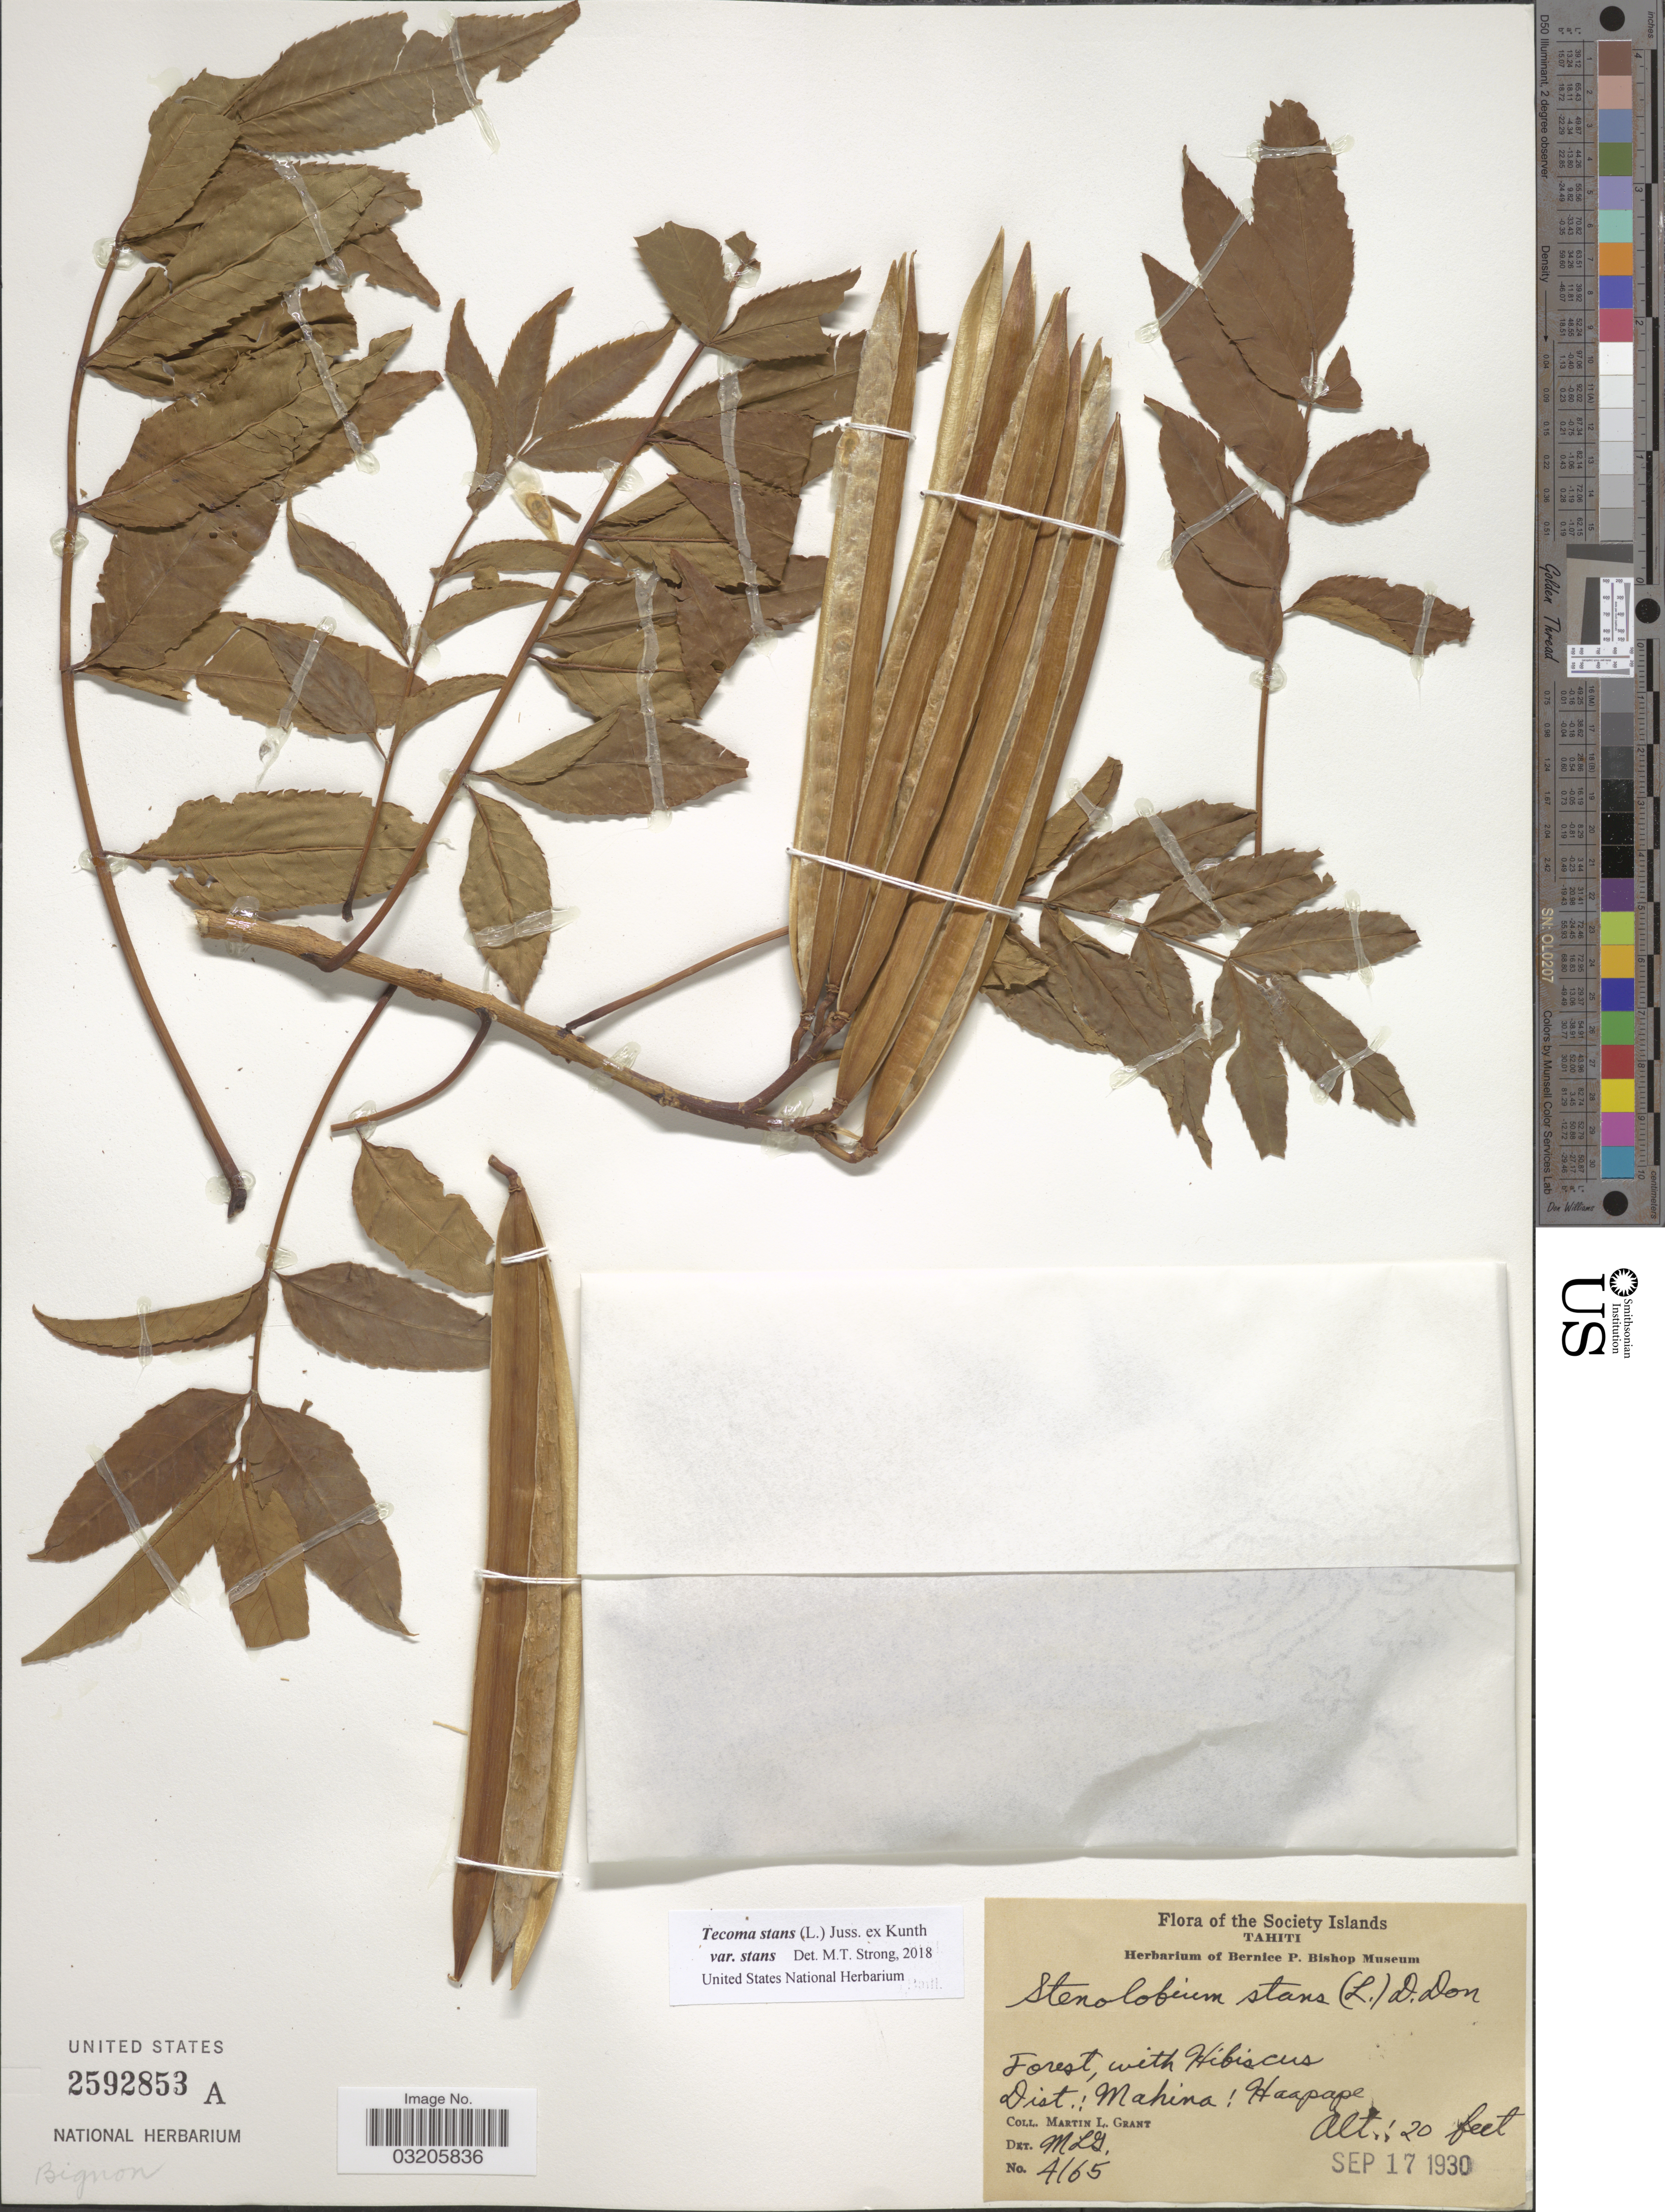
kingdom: Plantae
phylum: Tracheophyta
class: Magnoliopsida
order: Lamiales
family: Bignoniaceae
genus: Tecoma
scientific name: Tecoma stans var. stans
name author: (L.) Juss. ex Kunth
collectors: M. L. Grant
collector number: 4165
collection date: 1930-09-17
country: French Polynesia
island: Tahiti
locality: Society Islands. Tahiti. Dist.: Mahina: Haapape.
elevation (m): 6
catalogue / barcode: US 2592853A